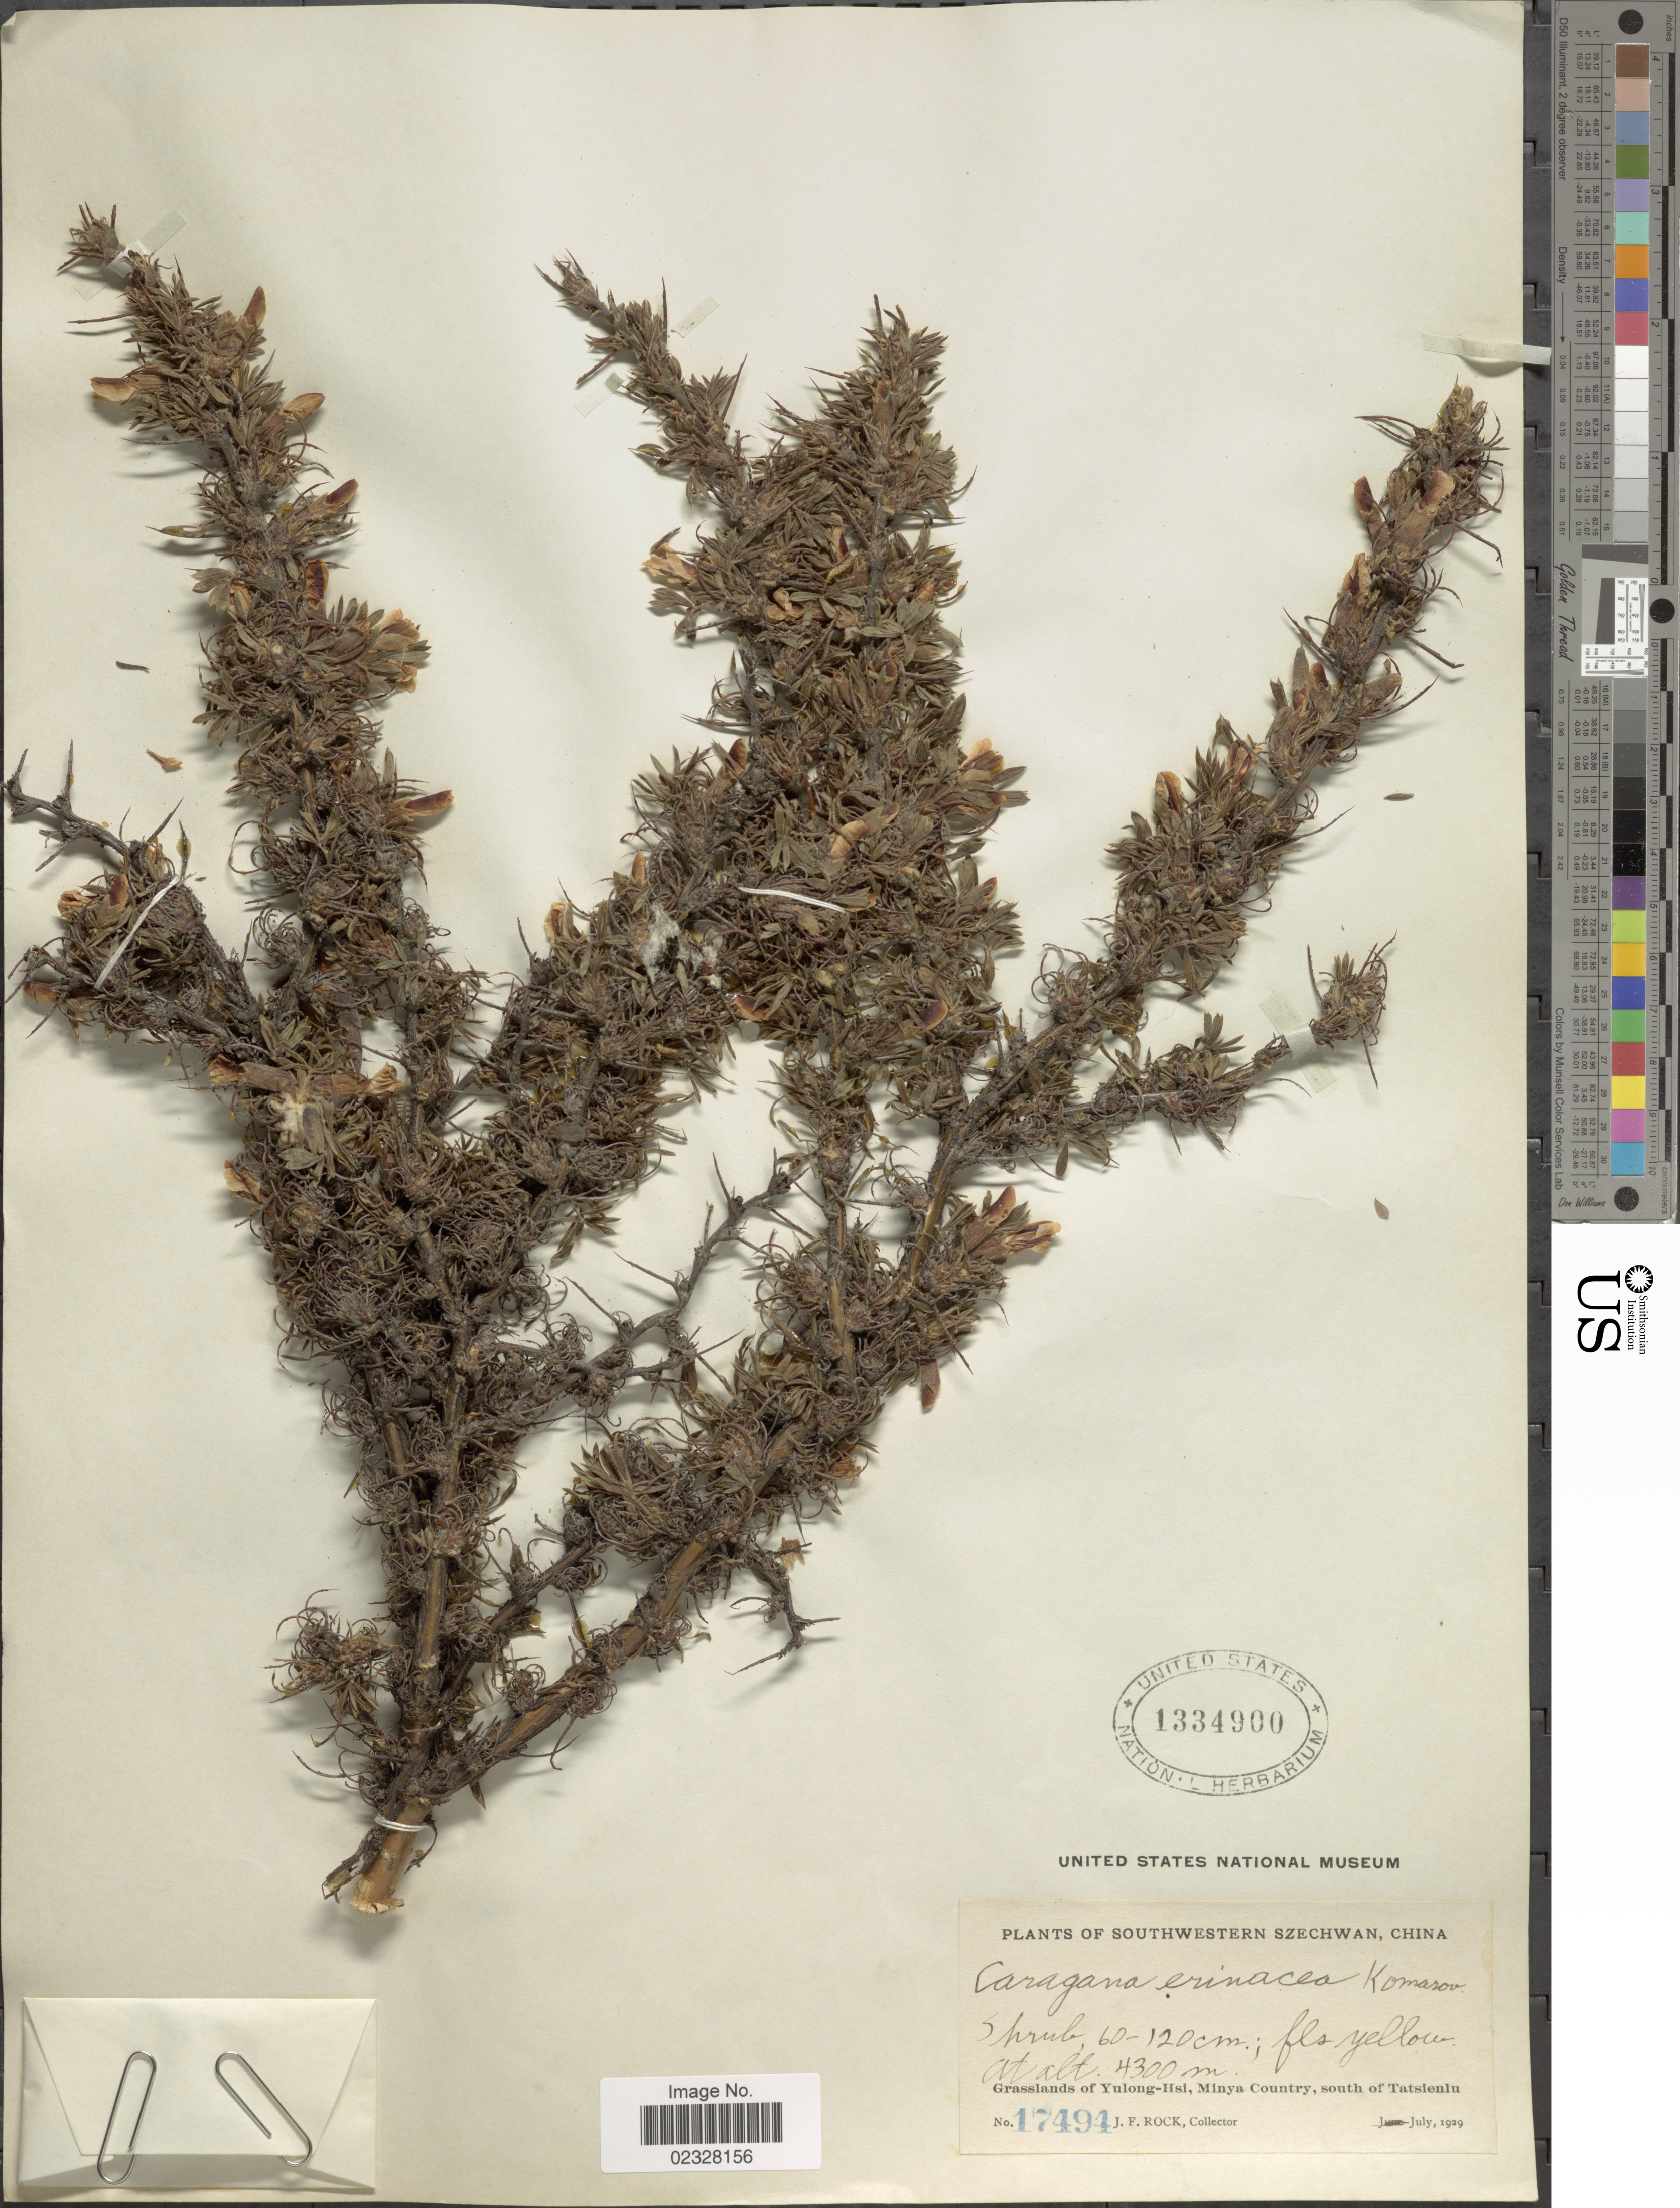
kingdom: Plantae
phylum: Tracheophyta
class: Magnoliopsida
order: Fabales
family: Fabaceae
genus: Caragana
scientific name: Caragana erinacea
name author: Kom.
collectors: J. Rock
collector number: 17494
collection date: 1929-07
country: China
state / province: Sichuan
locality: Szechwan. Grasslands of Yulong-Hsi, Minya Country, south of Tatsienlu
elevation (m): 4300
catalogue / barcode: US 1334900